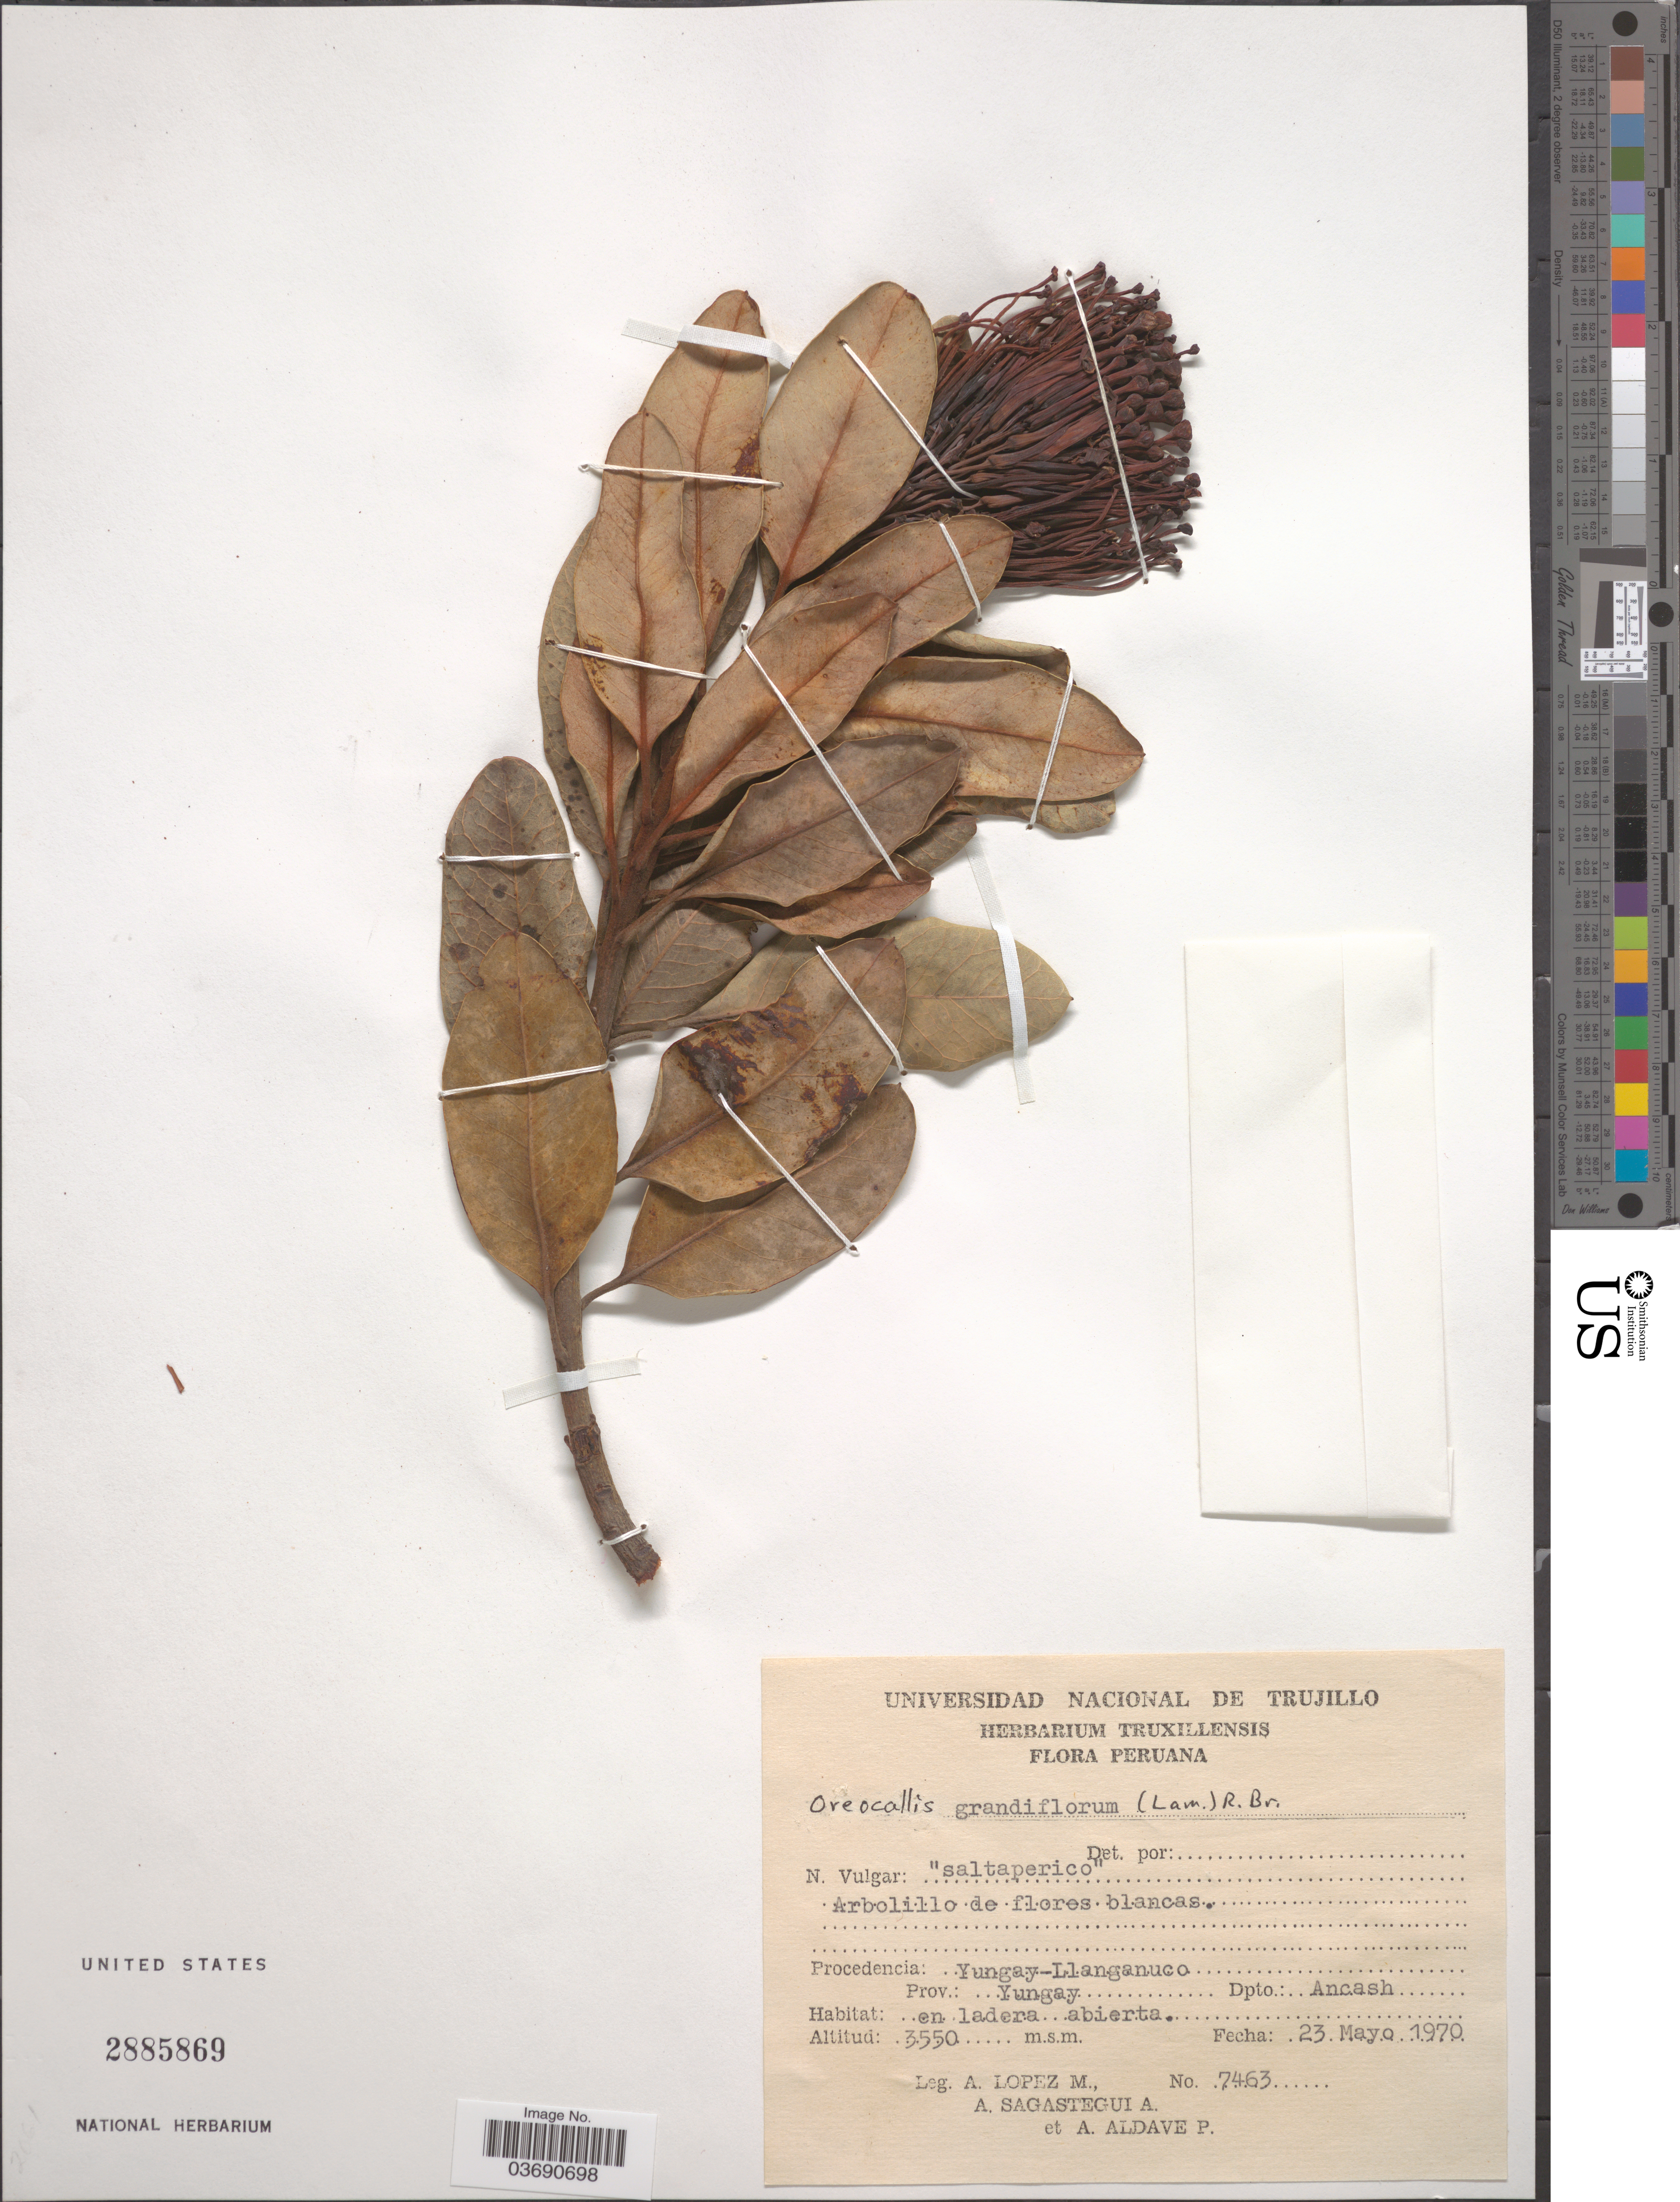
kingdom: Plantae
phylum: Tracheophyta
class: Magnoliopsida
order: Proteales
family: Proteaceae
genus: Oreocallis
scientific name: Oreocallis grandiflora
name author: (Lam.) R. Br.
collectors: A. López M., A. Sagástegui A. & A. Aldave P.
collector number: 7463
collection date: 1970-05-23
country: Peru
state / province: Ancash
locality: Procedencia: Yungay-Llanganuco. Prov.: Yungay. Dpto.: Ancash. En ladera abierta.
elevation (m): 3550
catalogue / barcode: US 2885869